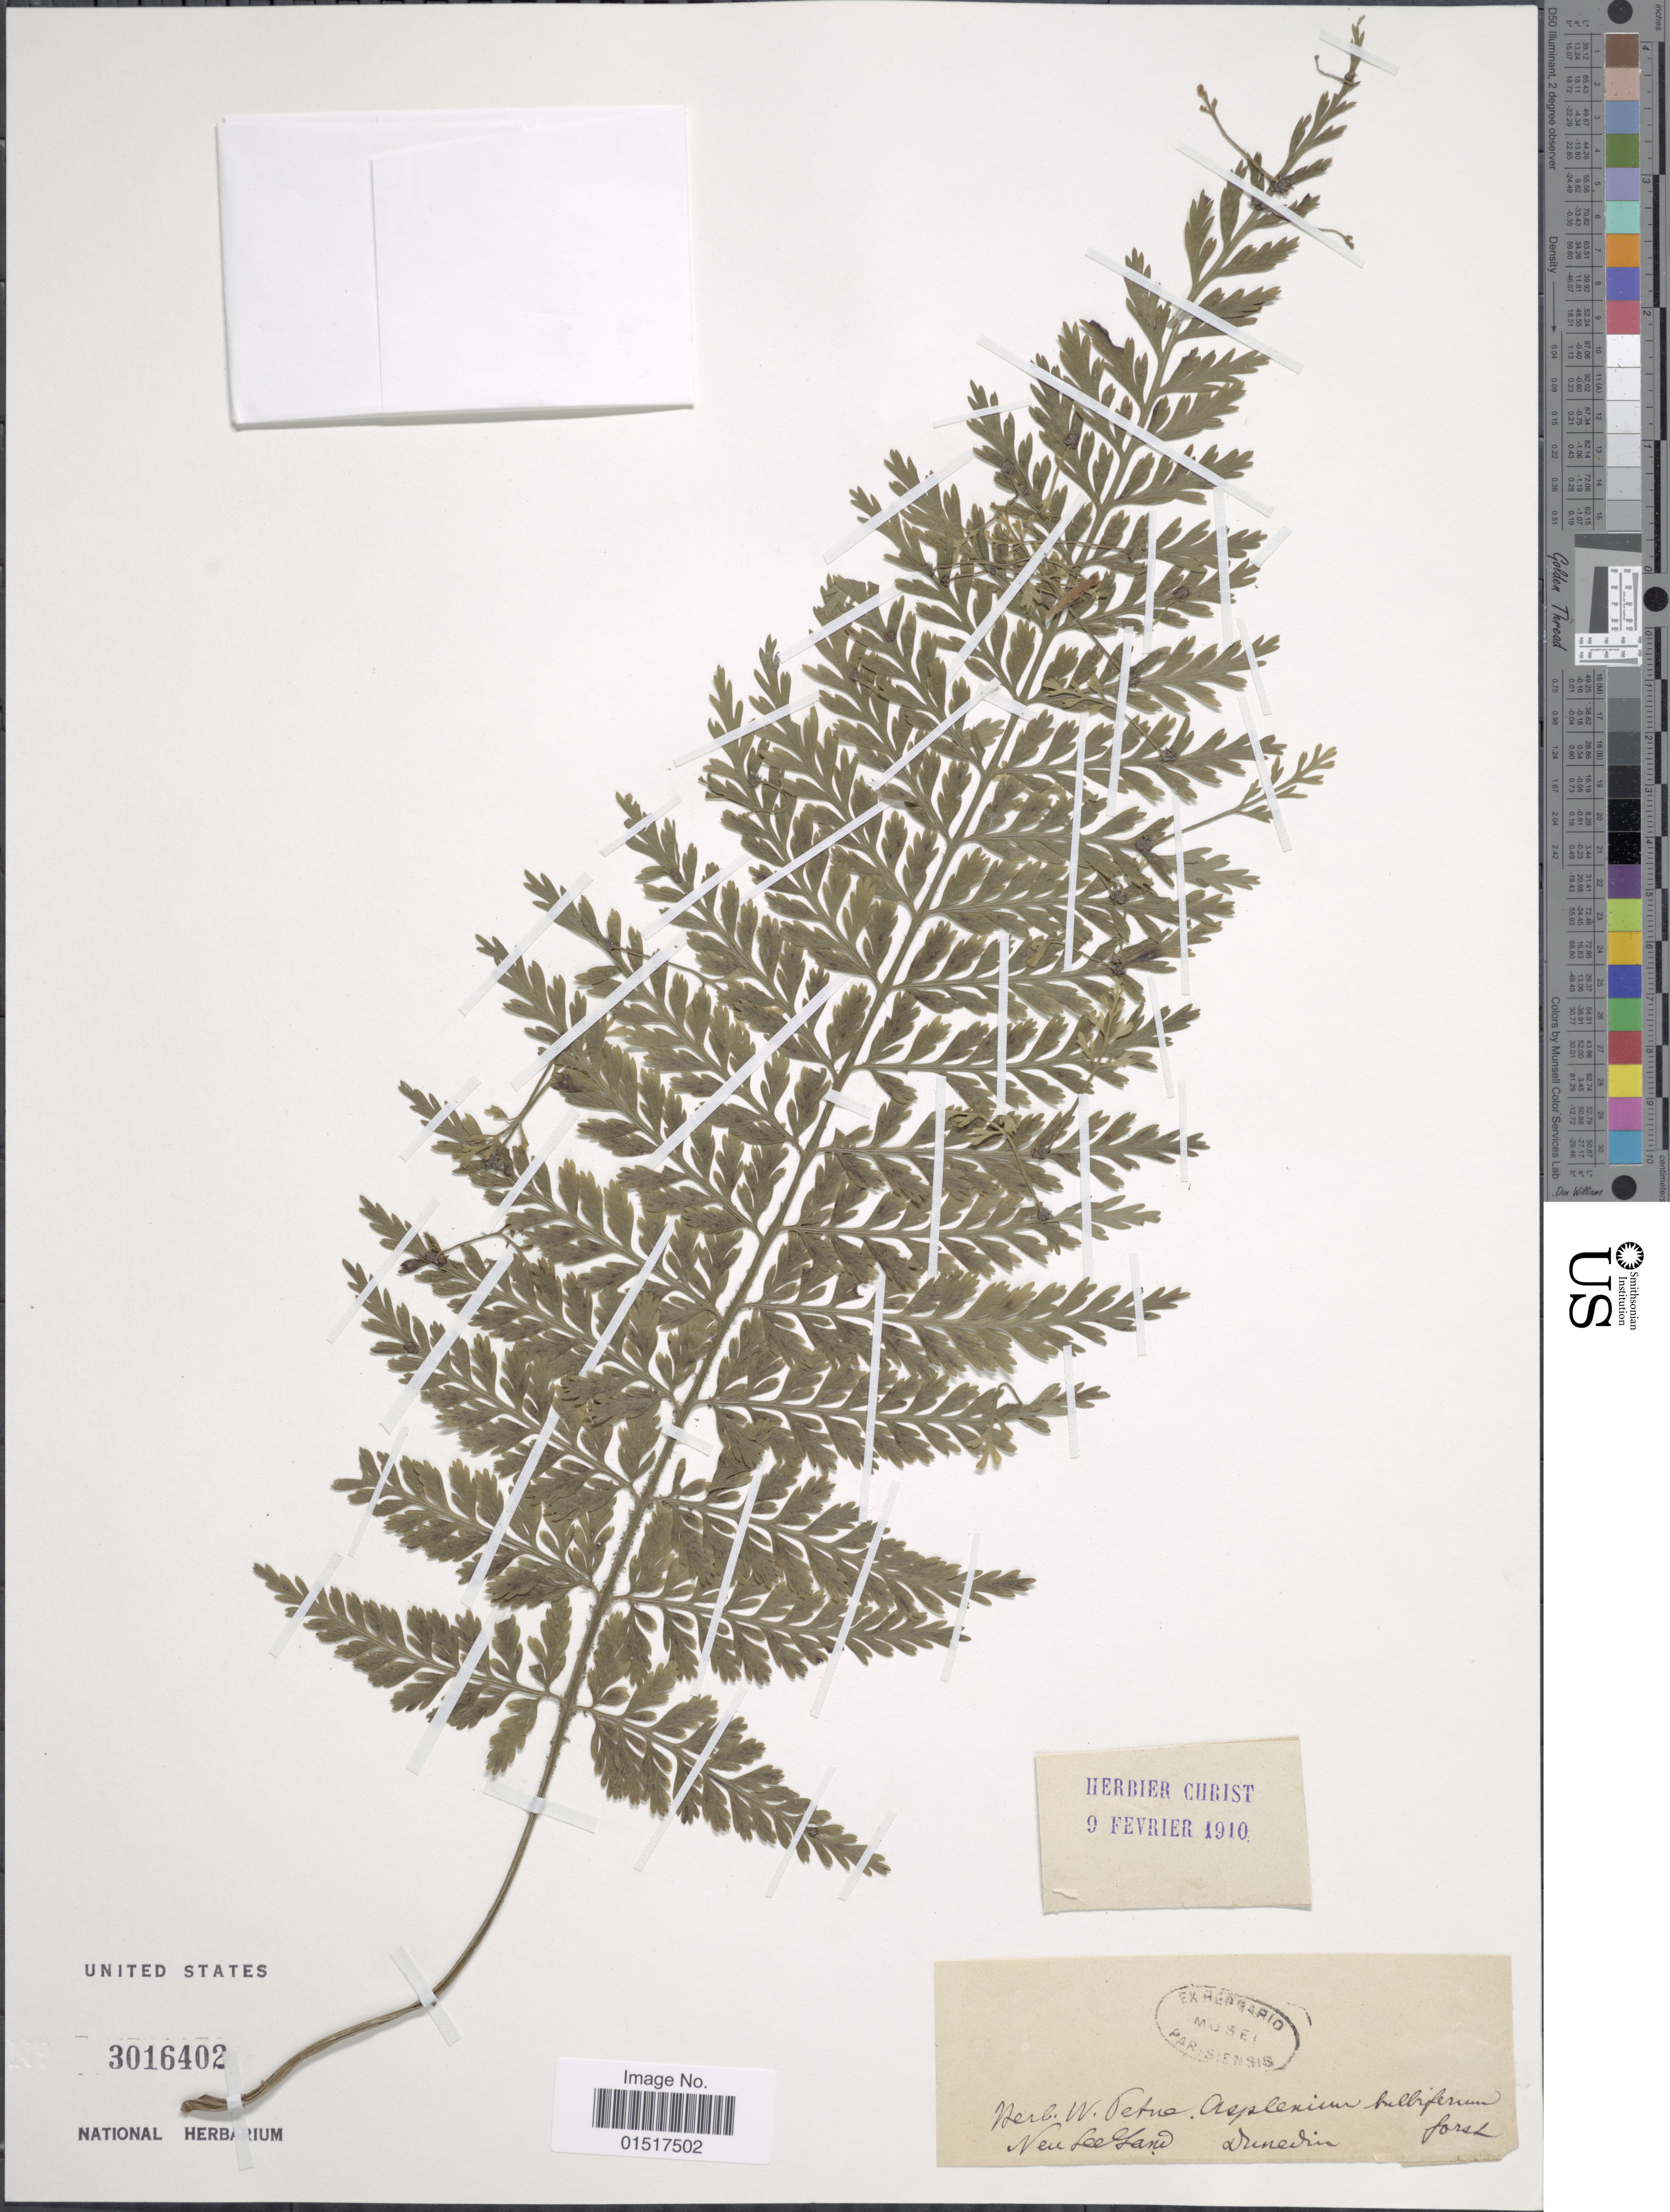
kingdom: Plantae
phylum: Tracheophyta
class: Polypodiopsida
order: Polypodiales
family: Aspleniaceae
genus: Asplenium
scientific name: Asplenium bulbiferum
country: New Zealand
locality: Neu Seeland., Dunedin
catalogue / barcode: US 3016402